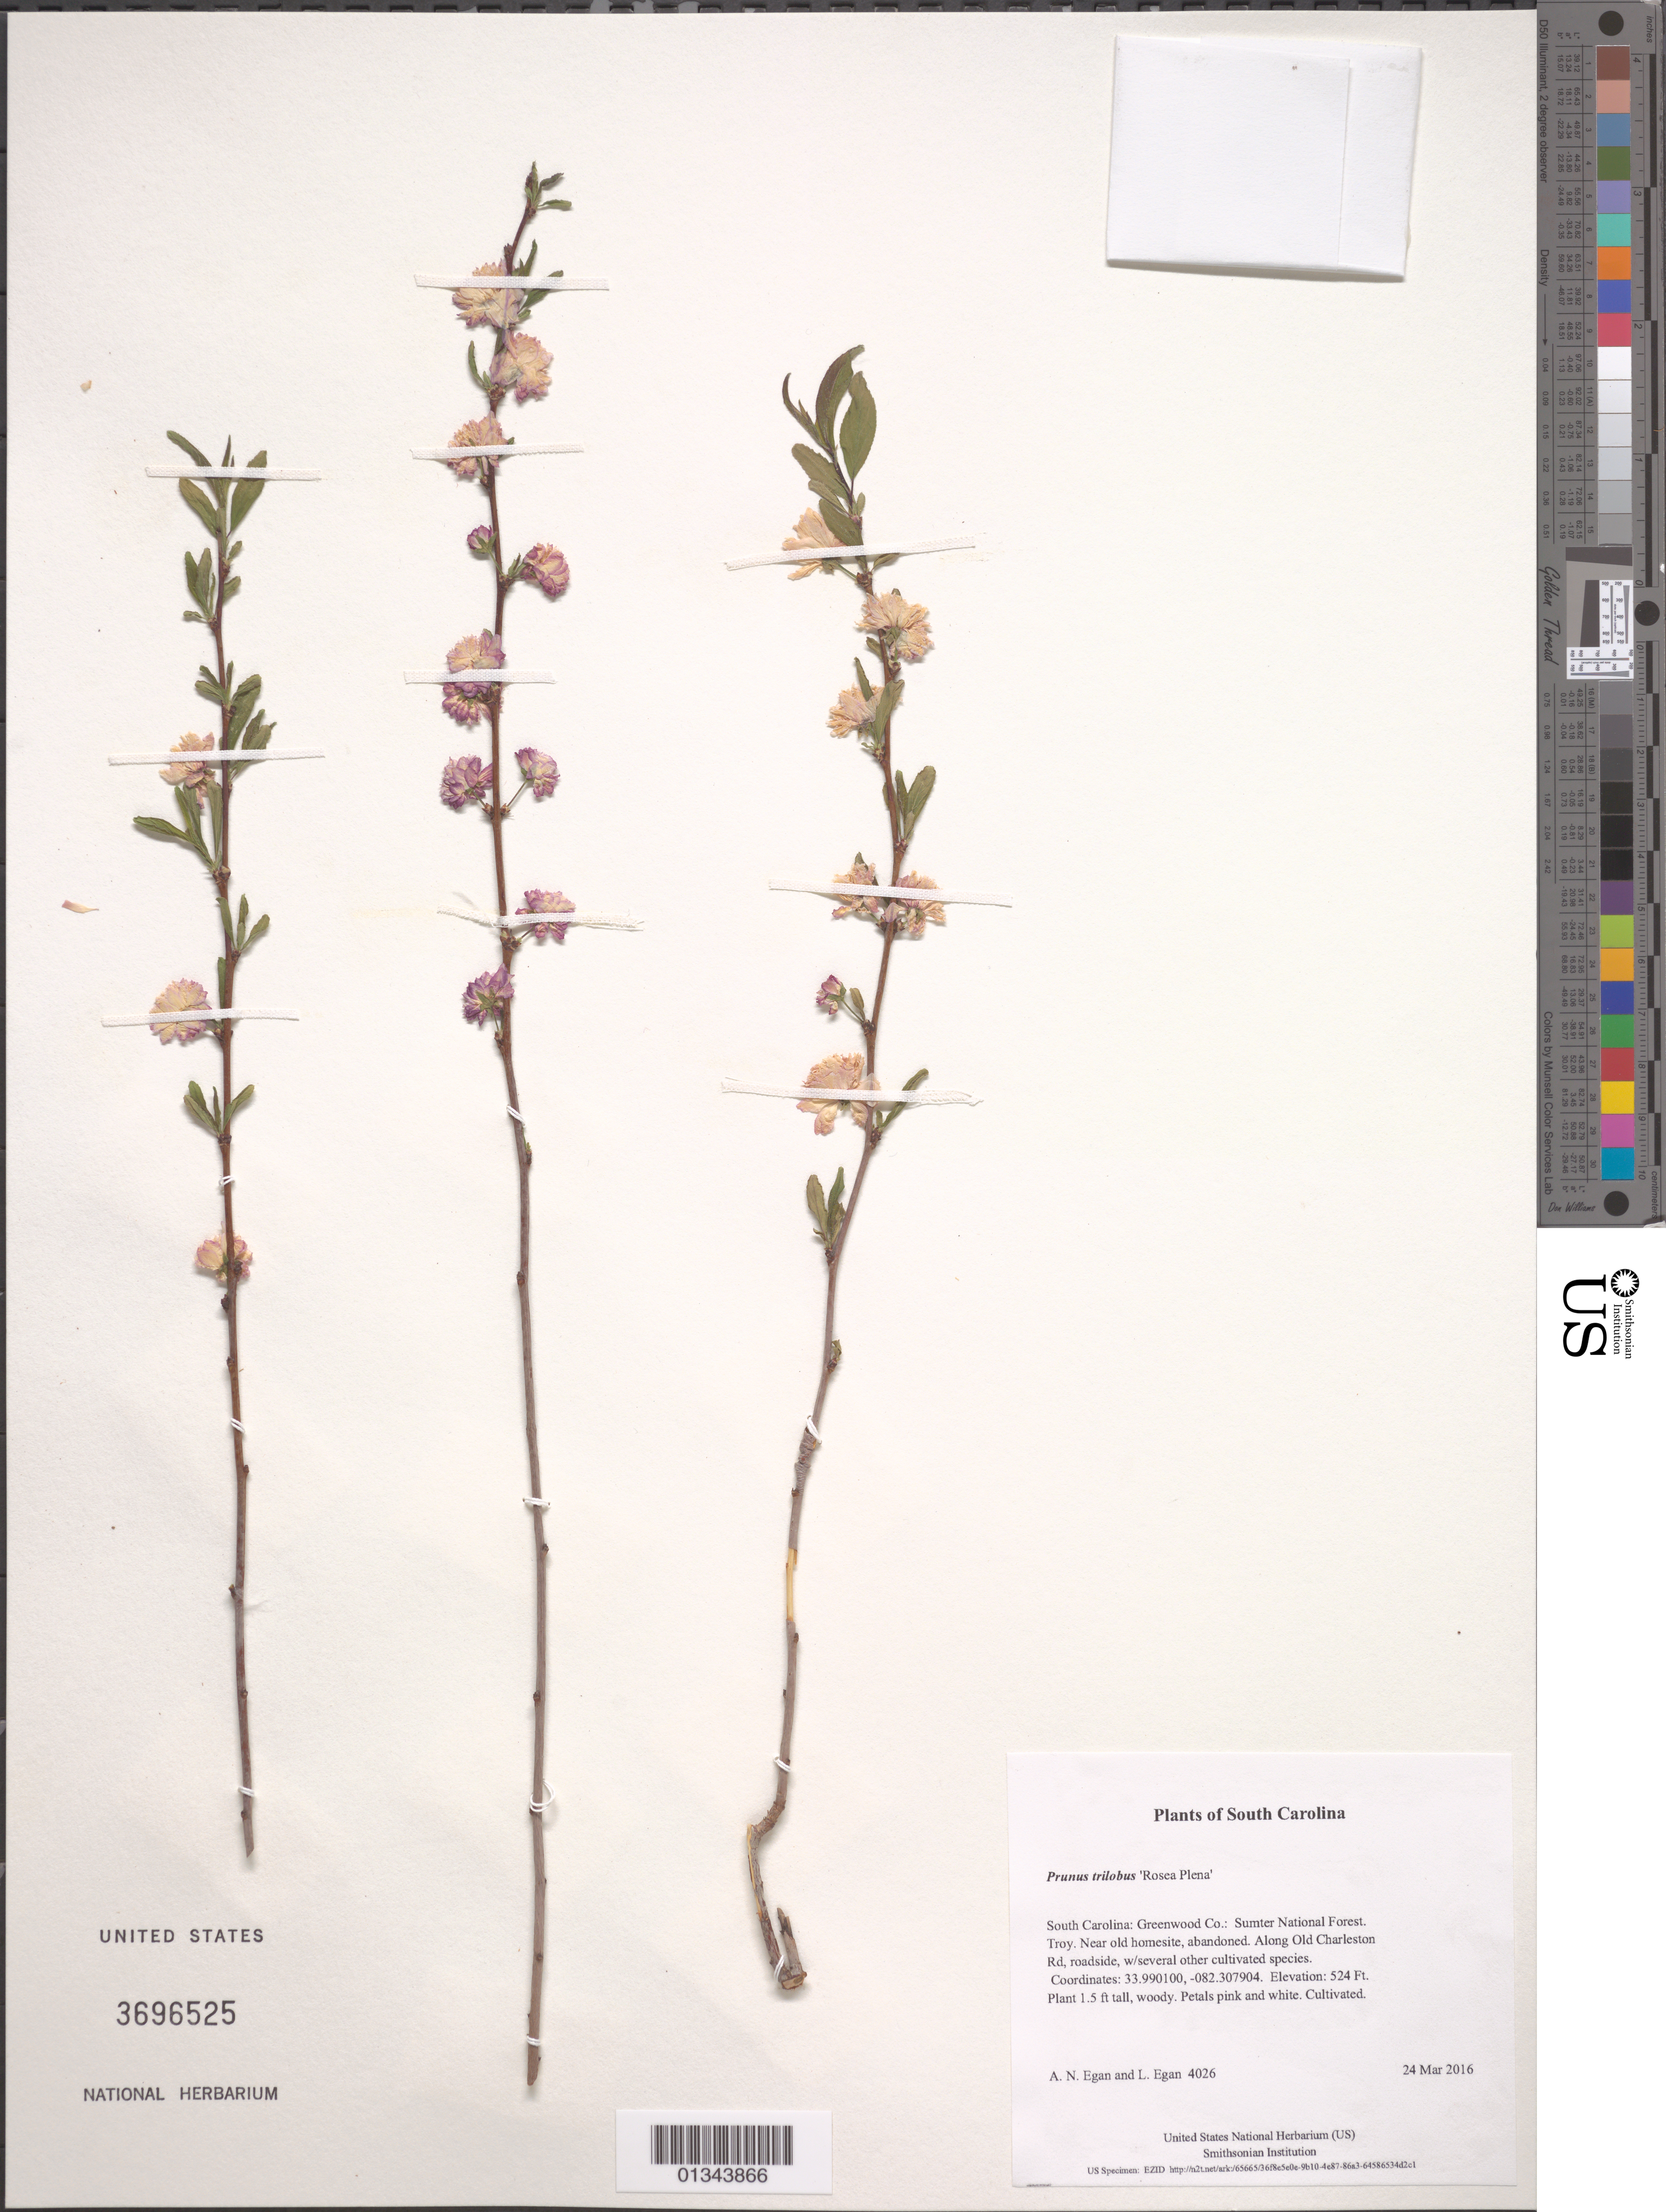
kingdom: Plantae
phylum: Tracheophyta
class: Magnoliopsida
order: Rosales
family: Rosaceae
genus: Prunus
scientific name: Prunus triloba 'Rosea Plena'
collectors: A. N. Egan & L. Egan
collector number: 4026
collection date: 2016-03-24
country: United States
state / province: South Carolina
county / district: Greenwood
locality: Sumter National Forest. Troy. Near old homesite, abandoned. Along Old Charleston Rd, roadside, w/several other cultivated species.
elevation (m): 160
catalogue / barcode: US 3696525